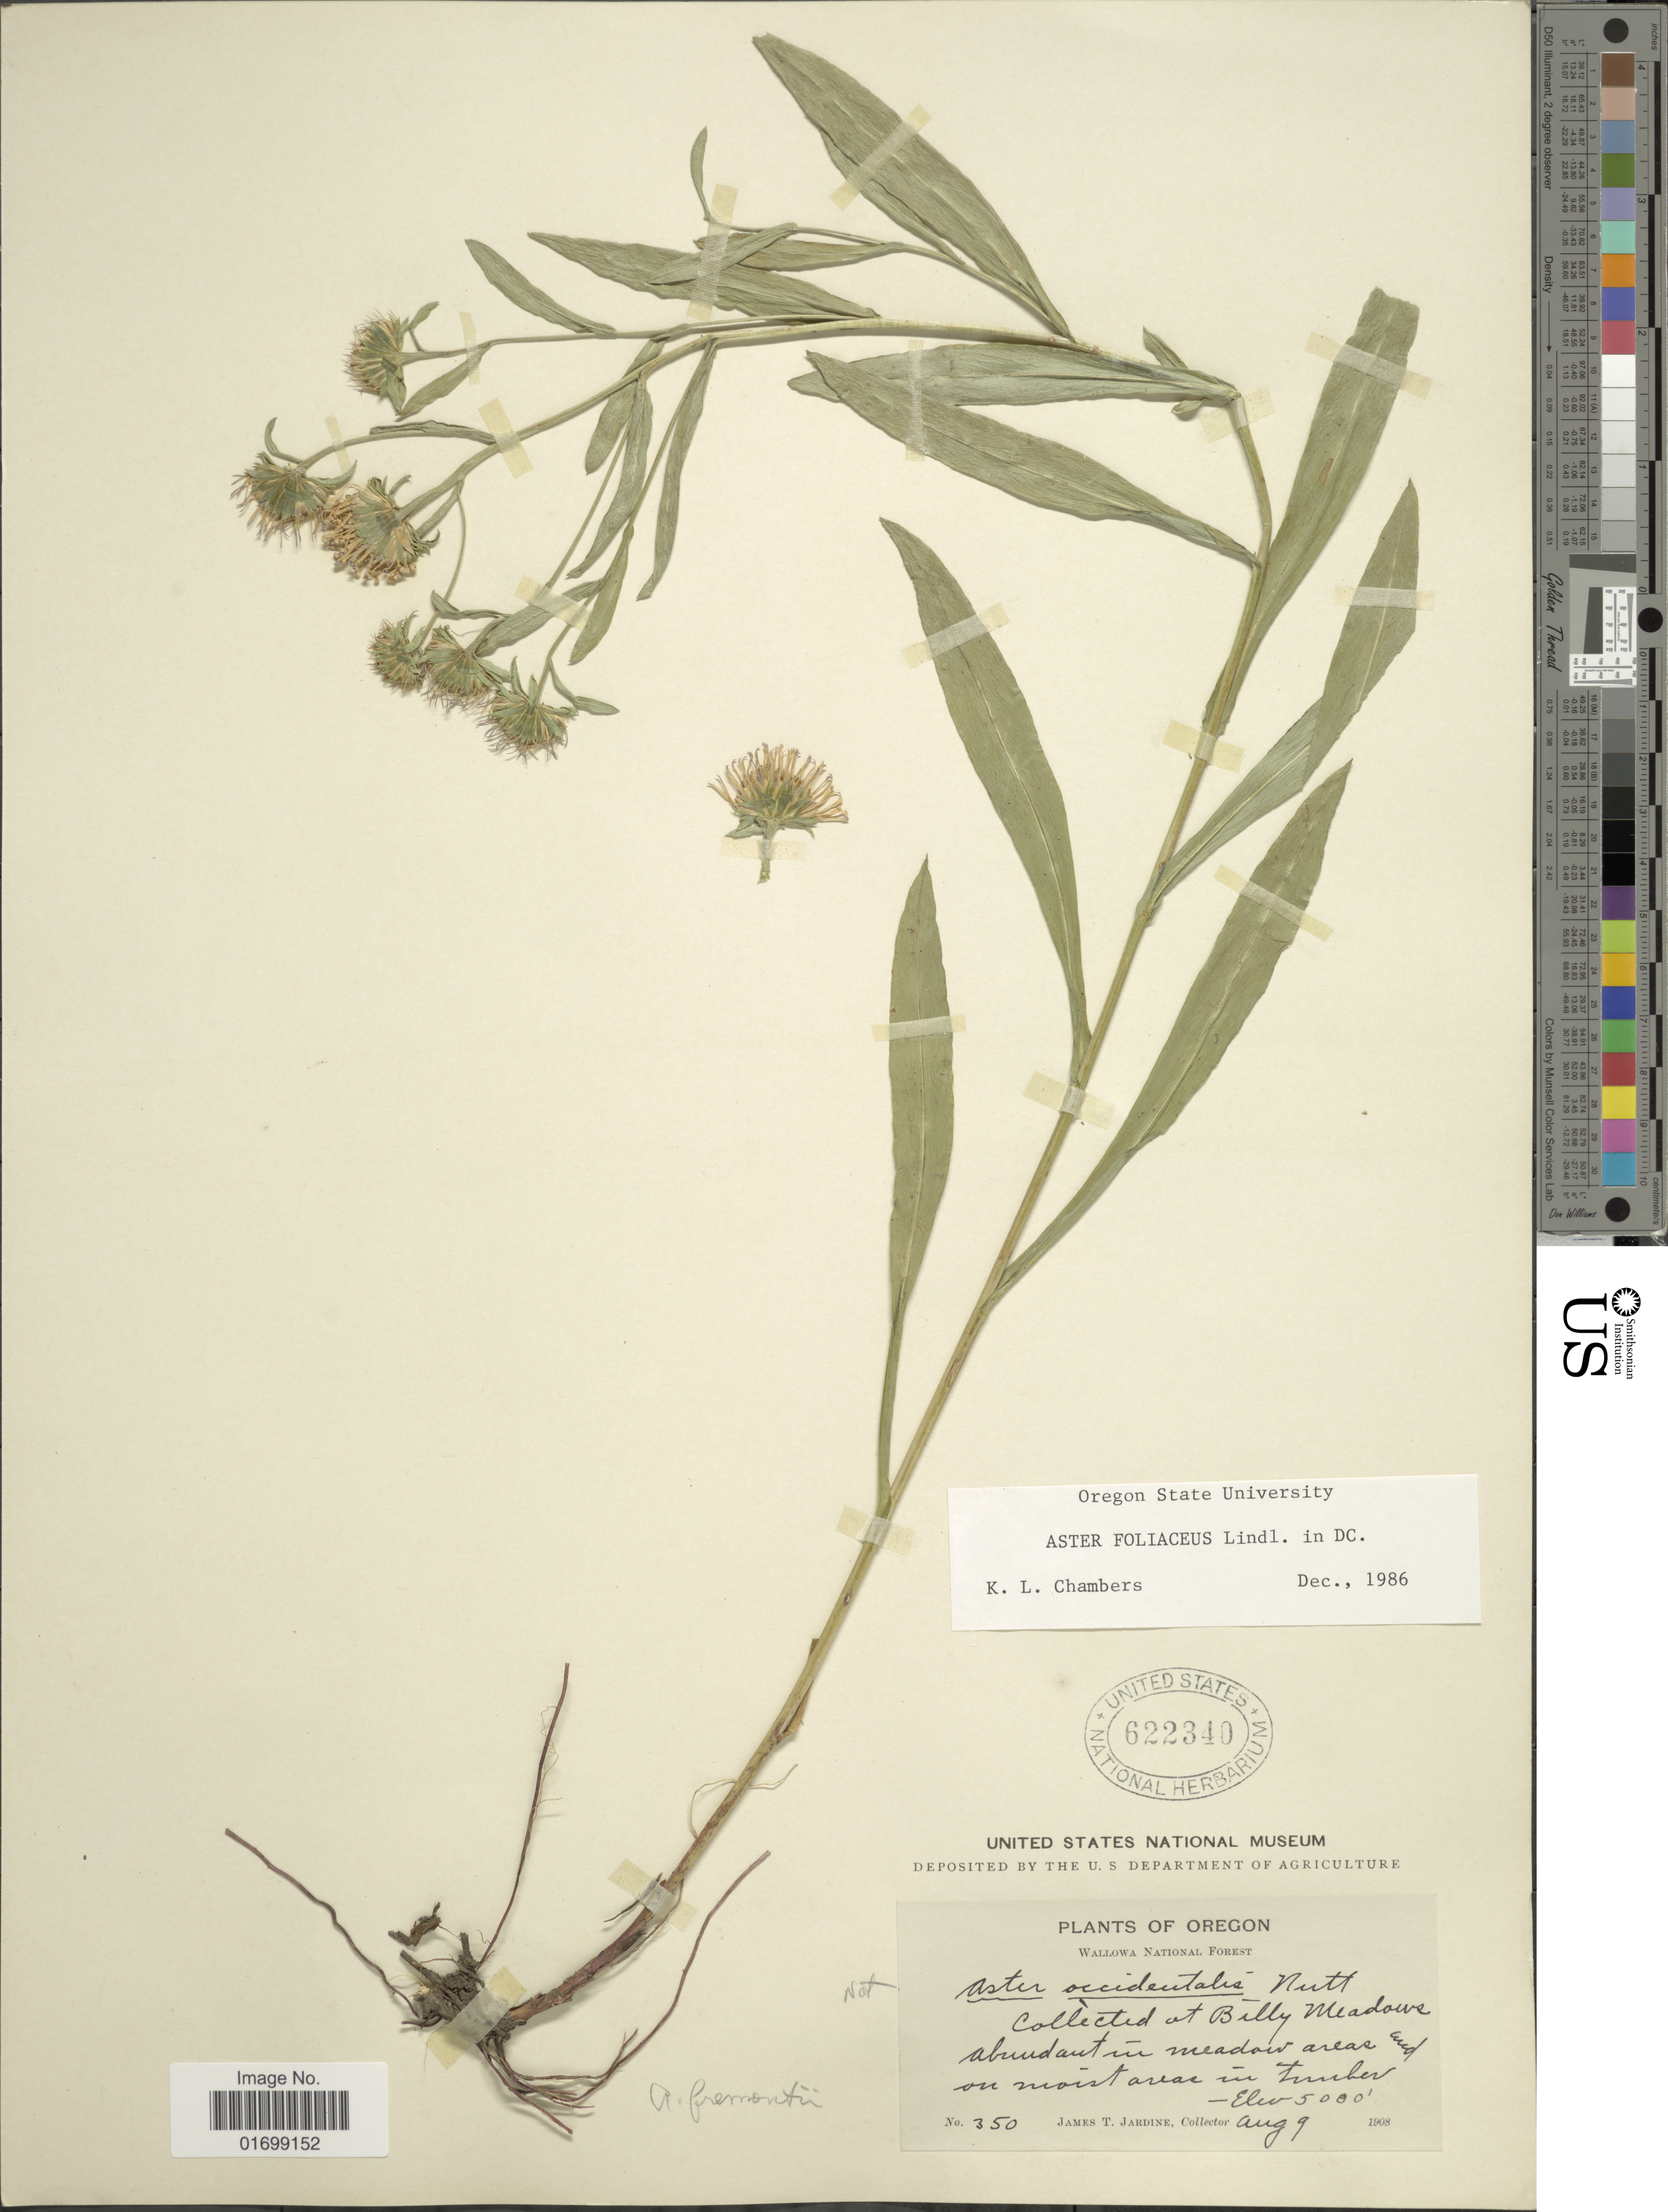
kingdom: Plantae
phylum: Tracheophyta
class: Magnoliopsida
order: Asterales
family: Asteraceae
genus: Symphyotrichum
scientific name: Symphyotrichum foliaceum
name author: (Lindl. ex DC.) G.L. Nesom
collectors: J. T. Jardine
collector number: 350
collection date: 1908-08-09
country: United States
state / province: Oregon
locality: Wallowa National Forest, at Billy Meadows abudant in meadow areas on moist areas and on moist areas in timber.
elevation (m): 1524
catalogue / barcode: US 622340